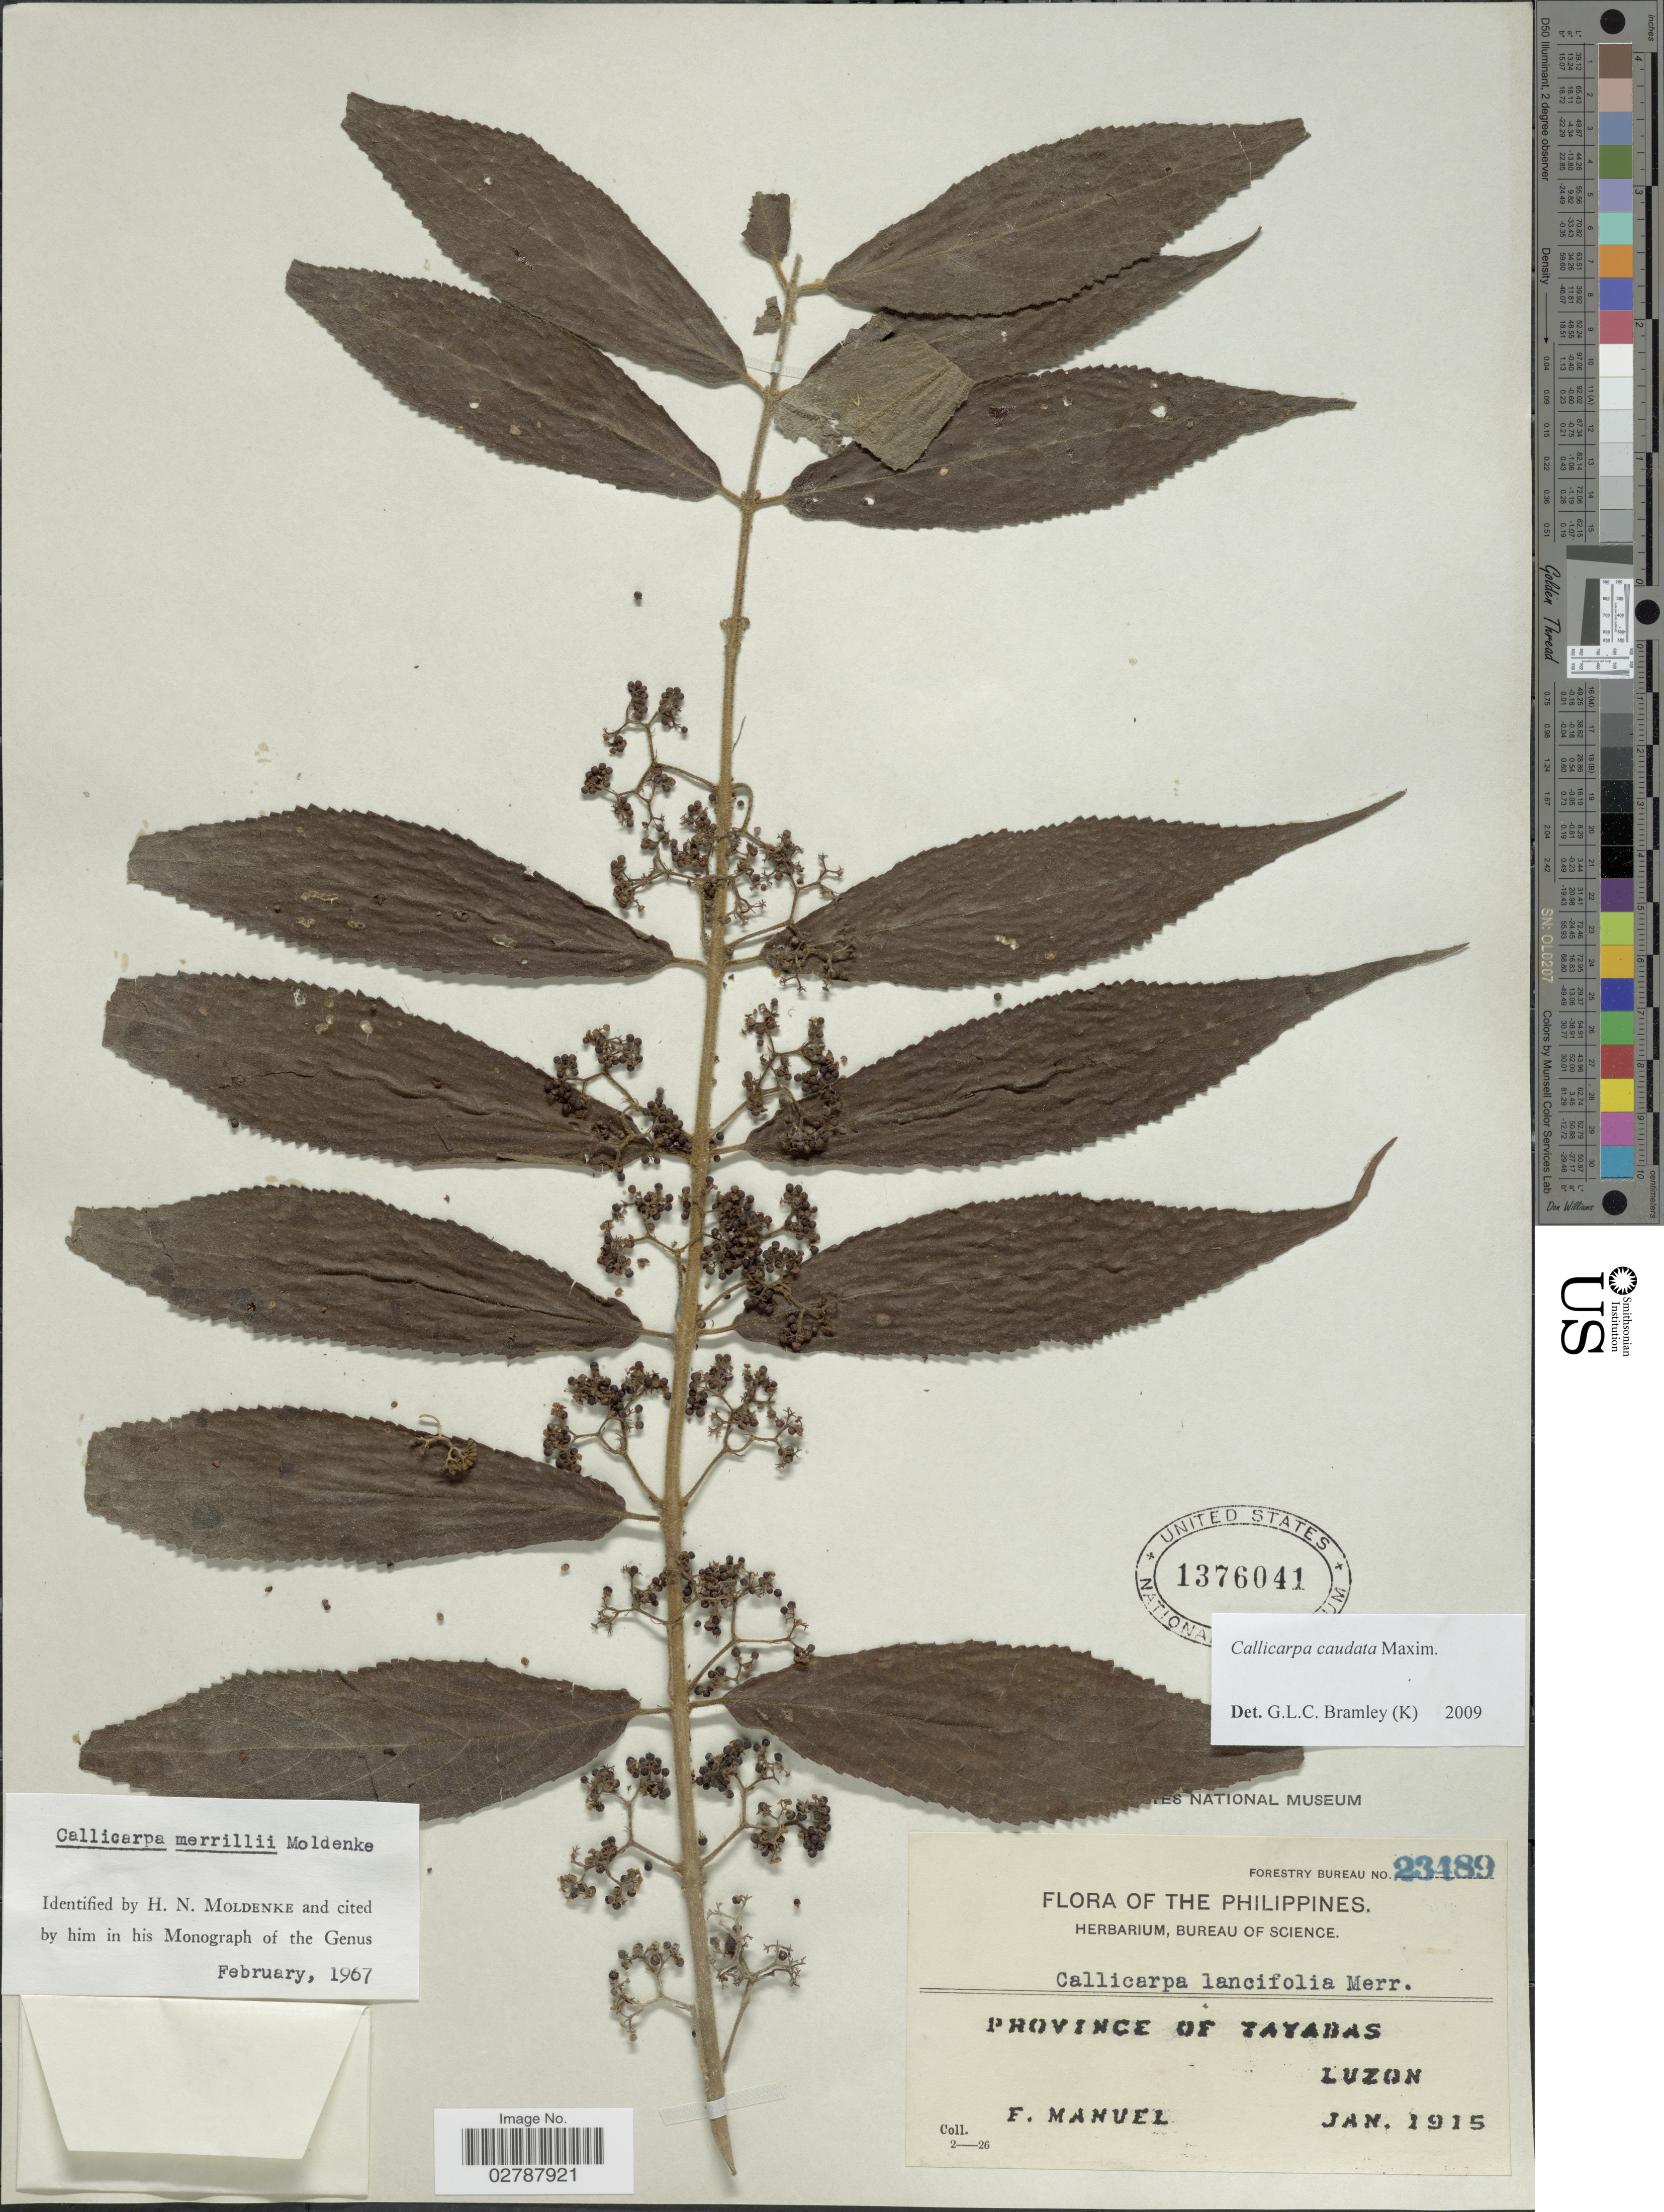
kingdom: Plantae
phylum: Tracheophyta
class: Magnoliopsida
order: Lamiales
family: Lamiaceae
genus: Callicarpa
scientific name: Callicarpa caudata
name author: Maxim.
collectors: F. Manuel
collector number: Forestry Bureau23489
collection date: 1915-01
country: Philippines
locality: Province of Tayabas, Luzon.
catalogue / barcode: US 1376041